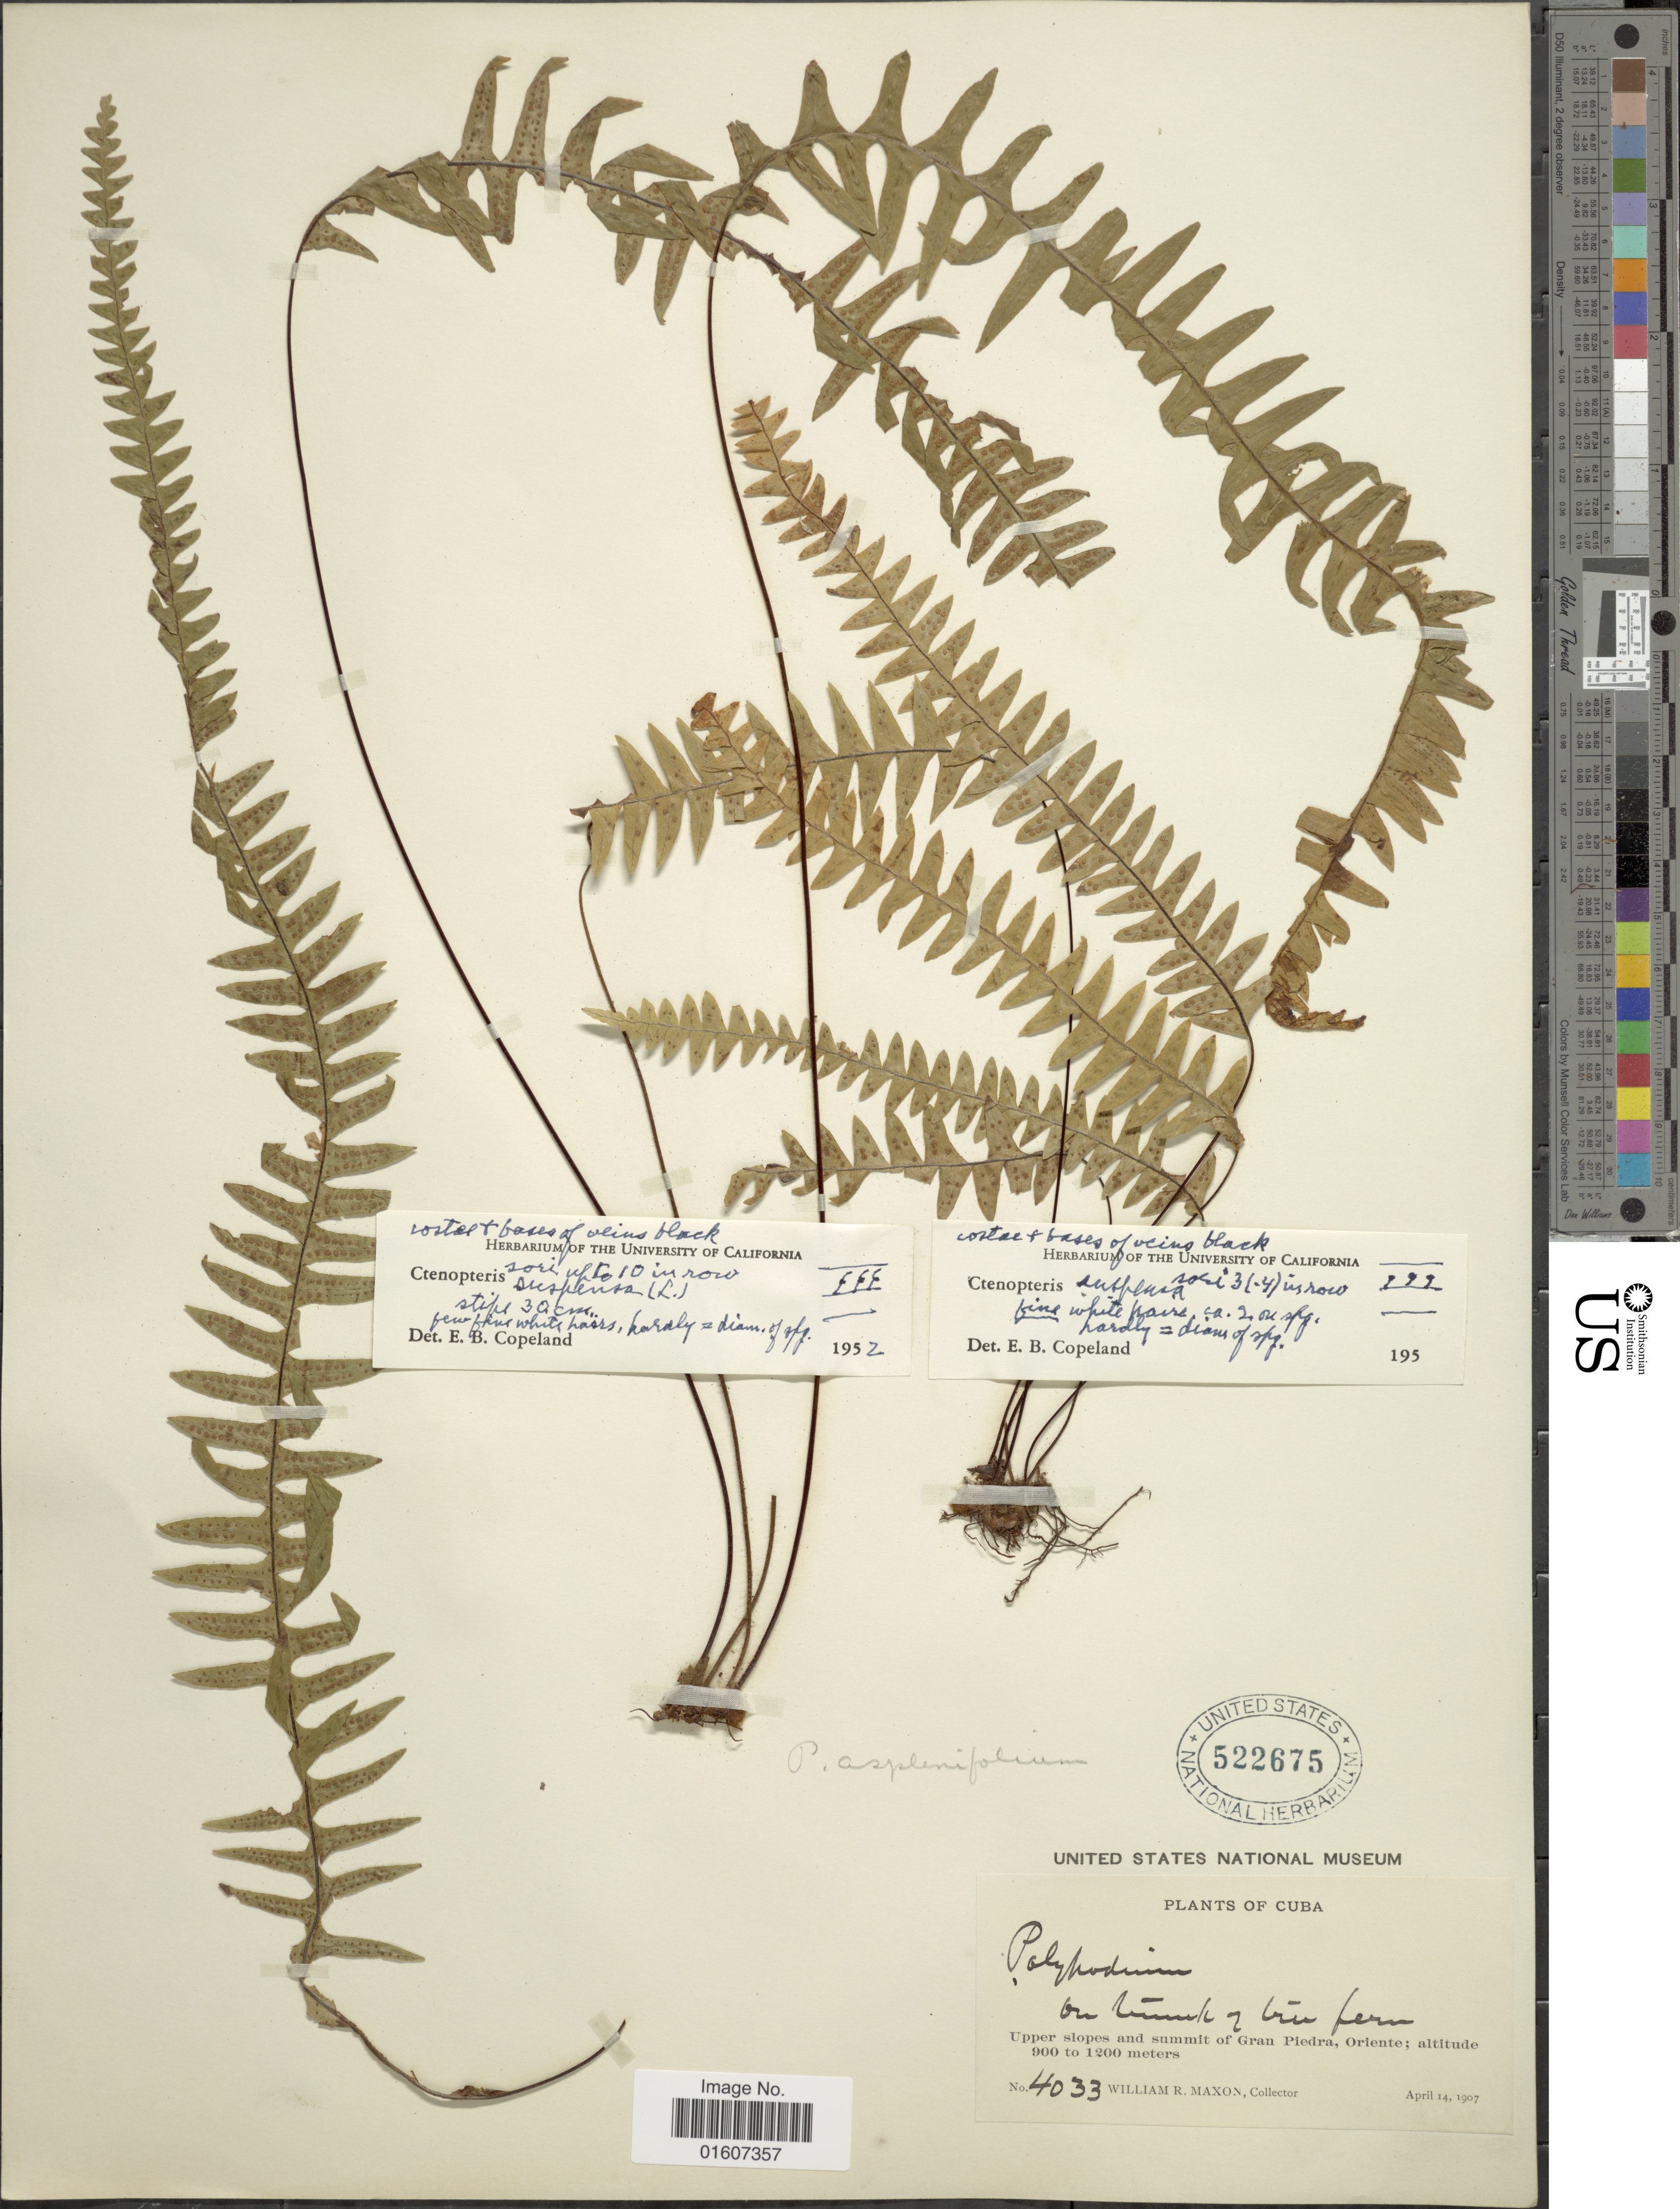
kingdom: Plantae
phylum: Tracheophyta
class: Polypodiopsida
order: Polypodiales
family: Polypodiaceae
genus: Terpsichore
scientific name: Terpsichore asplenifolia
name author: (L.) A.R. Sm.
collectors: W. R. Maxon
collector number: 4033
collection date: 1907-04-14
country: Cuba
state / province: Oriente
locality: Upper slopes and summit of Gran Piedra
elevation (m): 900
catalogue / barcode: US 522675